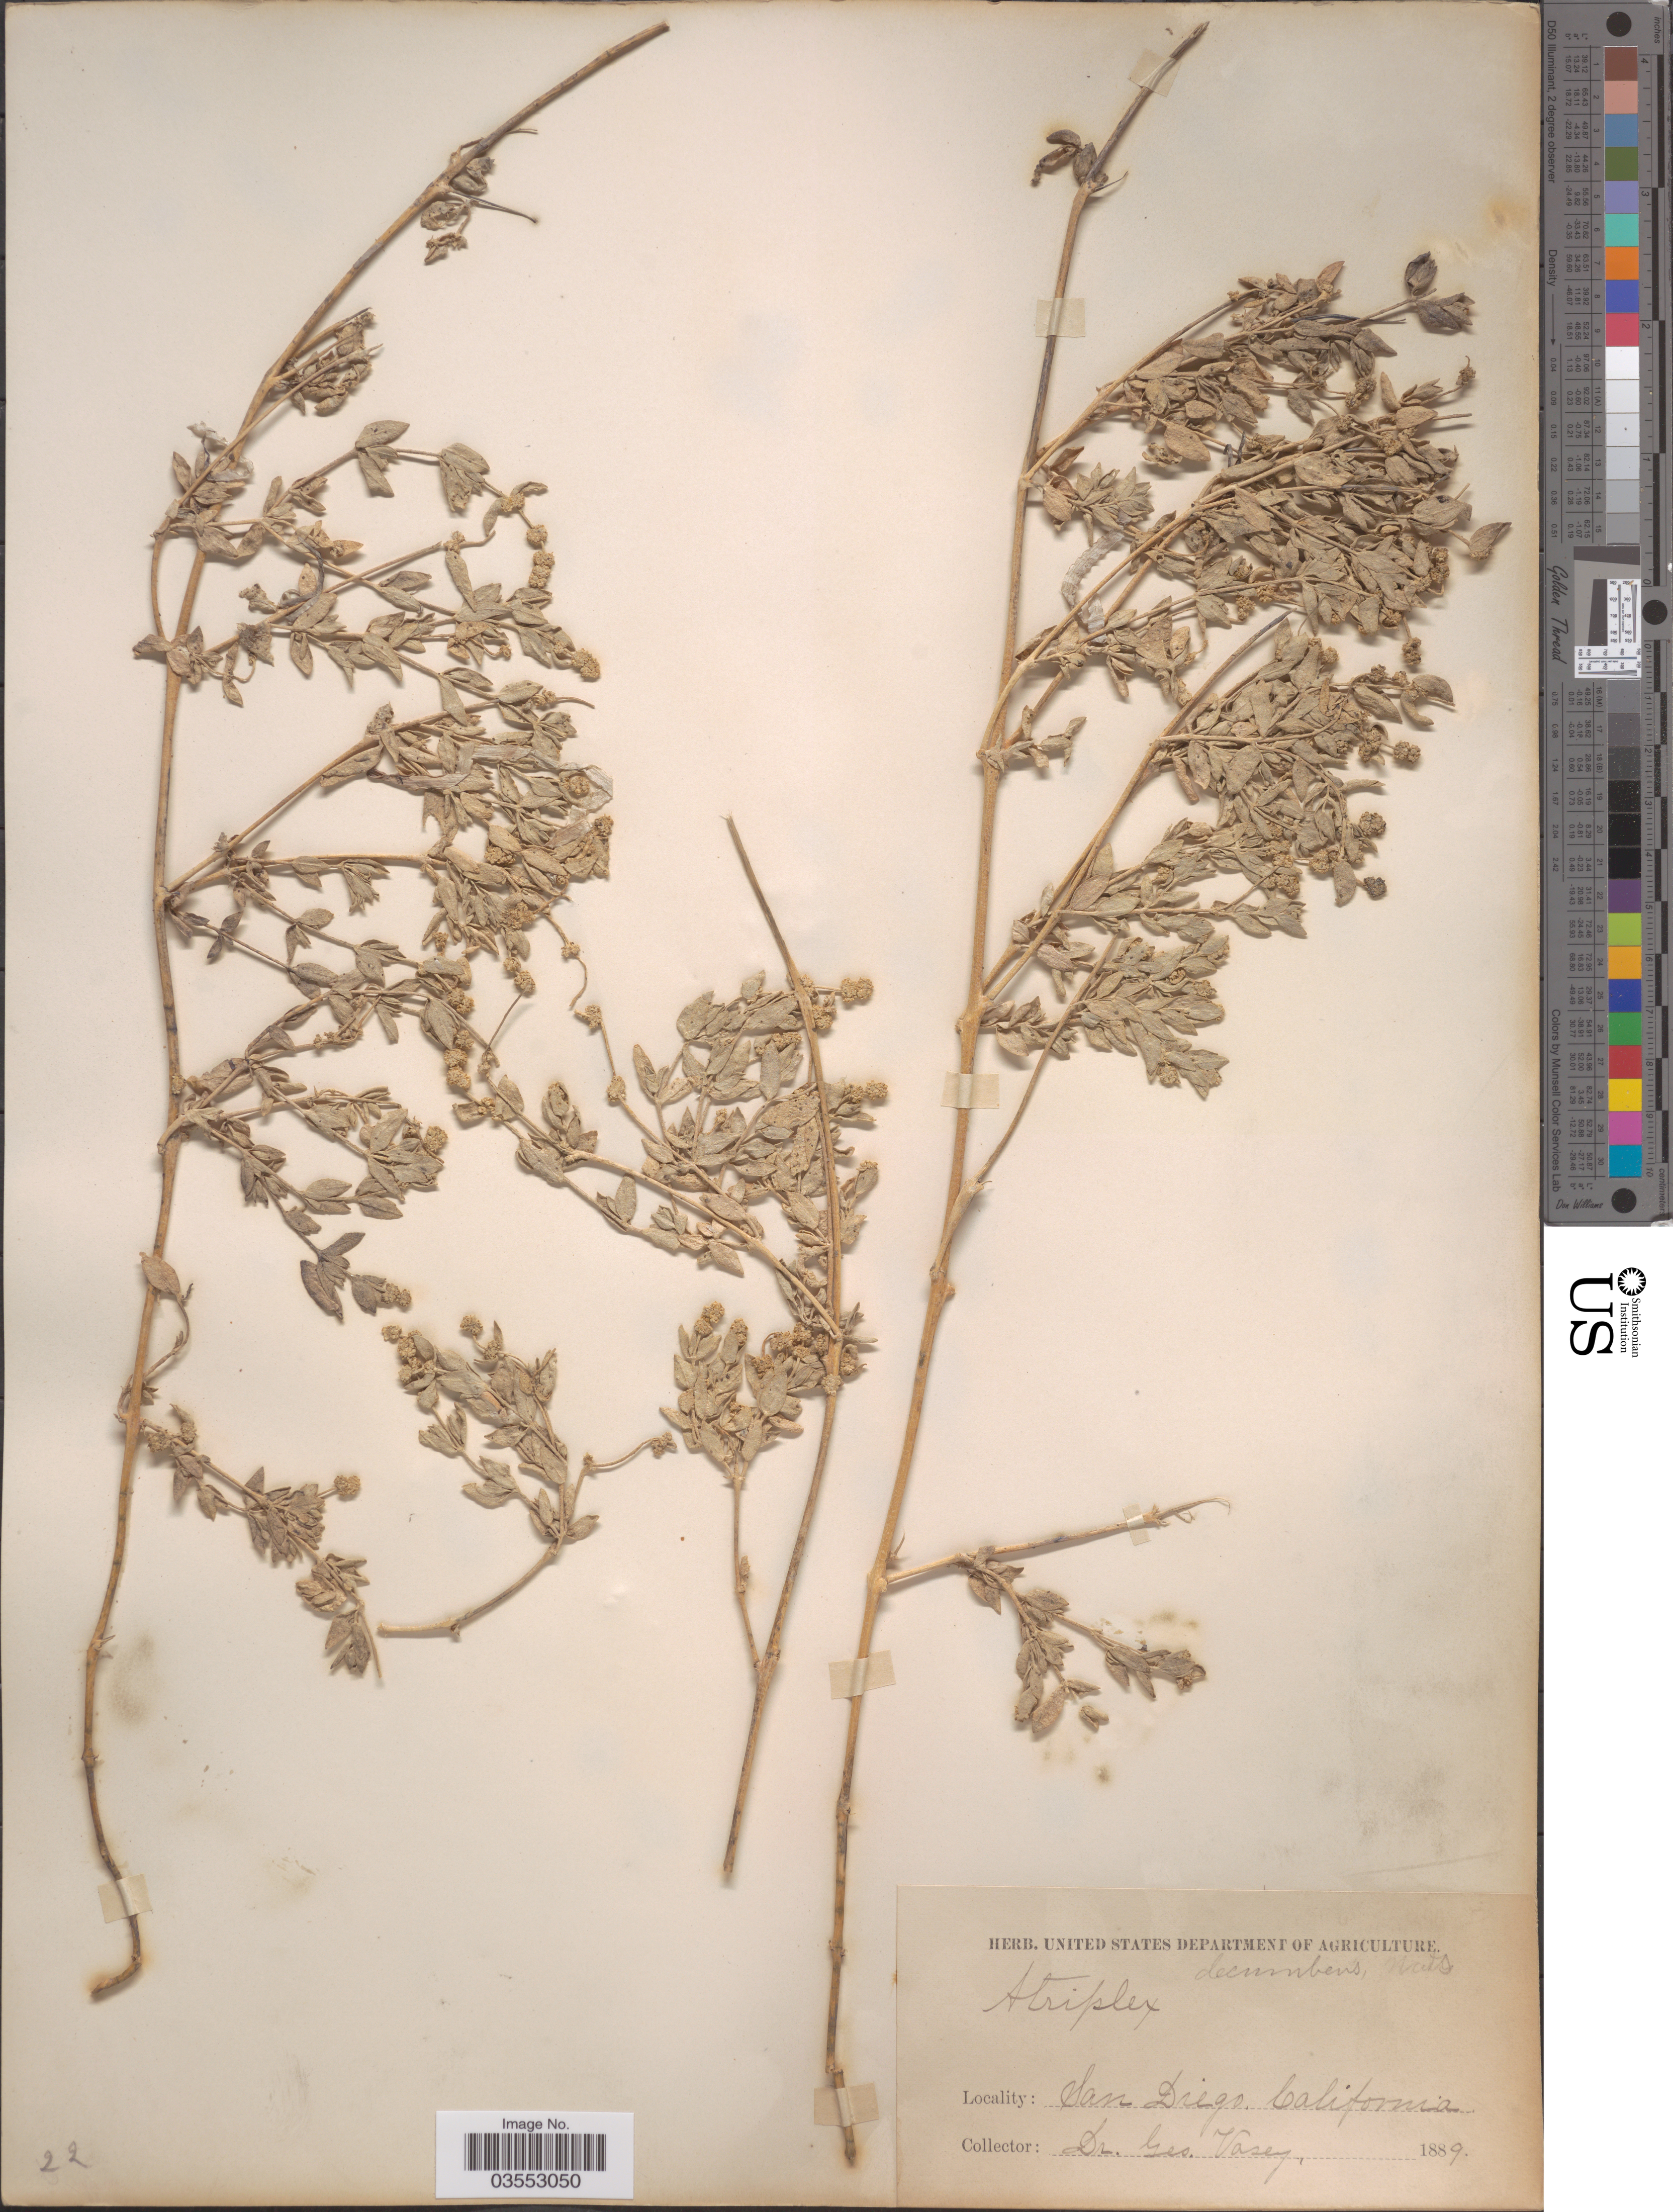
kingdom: Plantae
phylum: Tracheophyta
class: Magnoliopsida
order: Caryophyllales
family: Amaranthaceae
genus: Atriplex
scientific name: Atriplex watsonii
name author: A. Nelson ex Abrams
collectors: G. Vasey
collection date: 1889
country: United States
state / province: California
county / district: San Diego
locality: San Diego.